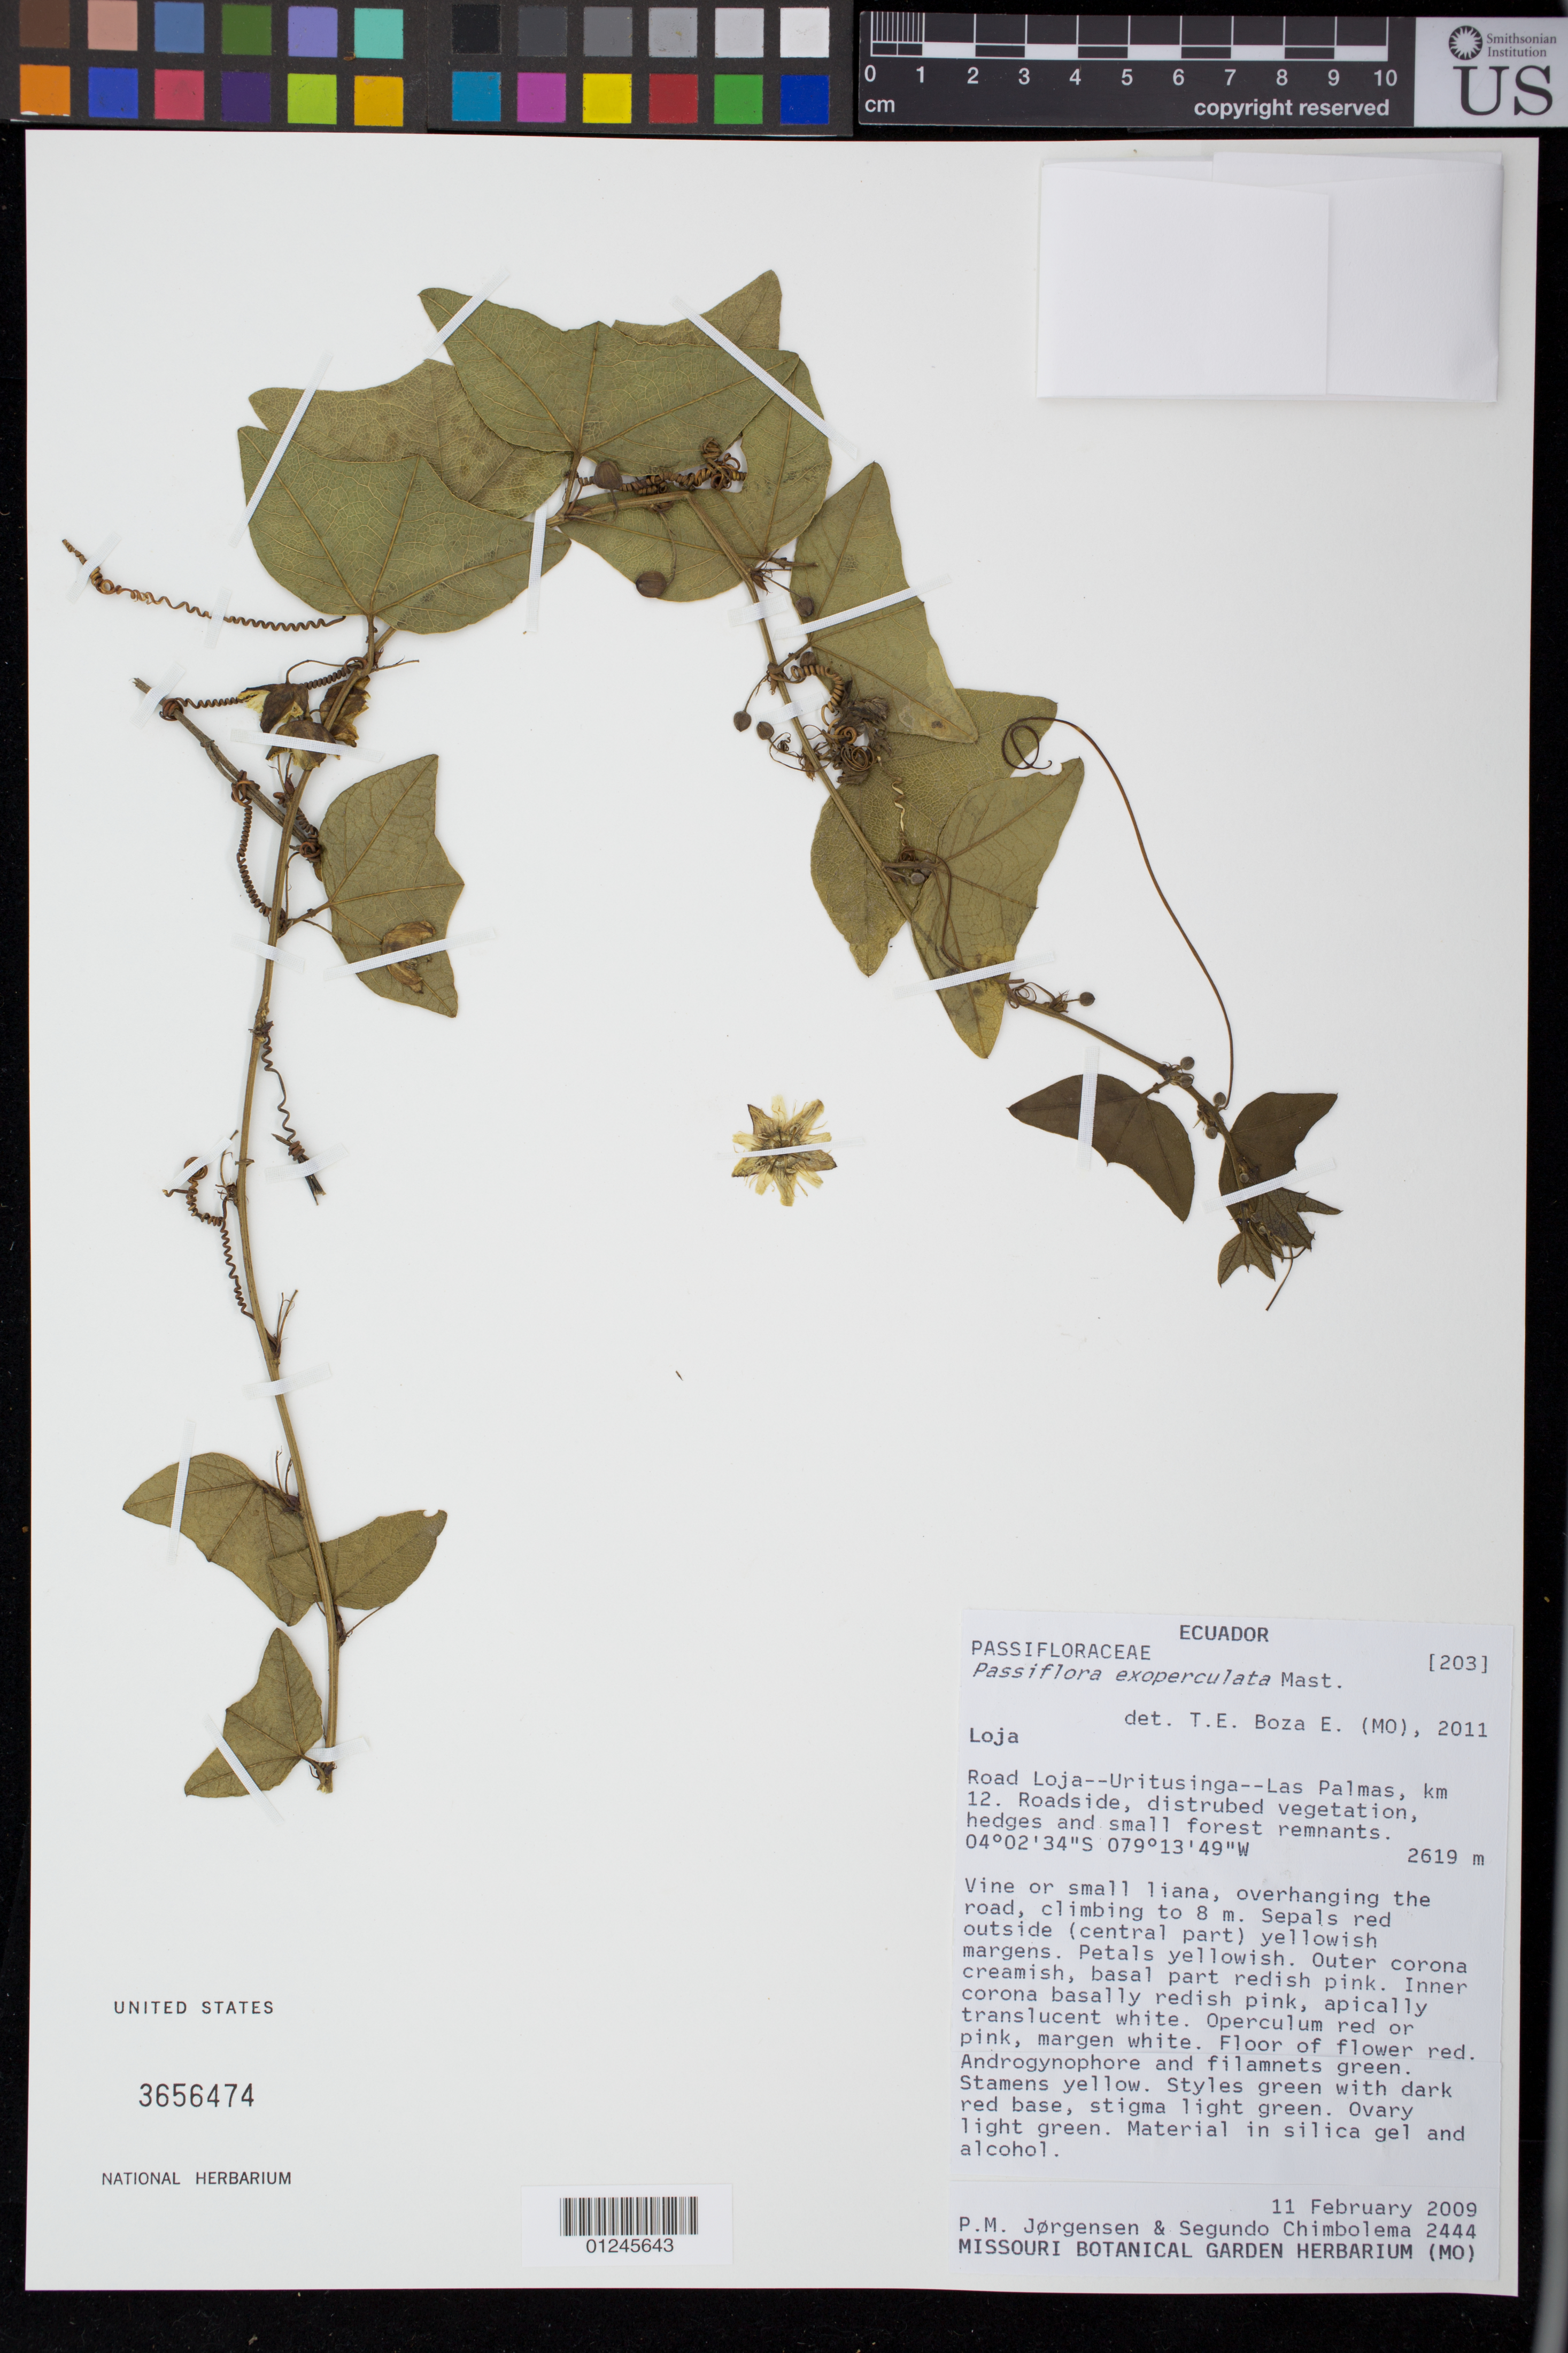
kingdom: Plantae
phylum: Tracheophyta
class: Magnoliopsida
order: Malpighiales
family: Passifloraceae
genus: Passiflora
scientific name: Passiflora exoperculata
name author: Mast. in Mart.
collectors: P. M. Jørgensen & S. Chimbolema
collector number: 2444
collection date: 2009-02-11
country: Ecuador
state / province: Loja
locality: Road Loja -- Uritusinga -- Las Palmas, km 12. Roadside, disturbed vegetation, hedges and small forest remnants.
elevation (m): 2619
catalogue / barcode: US 3656474